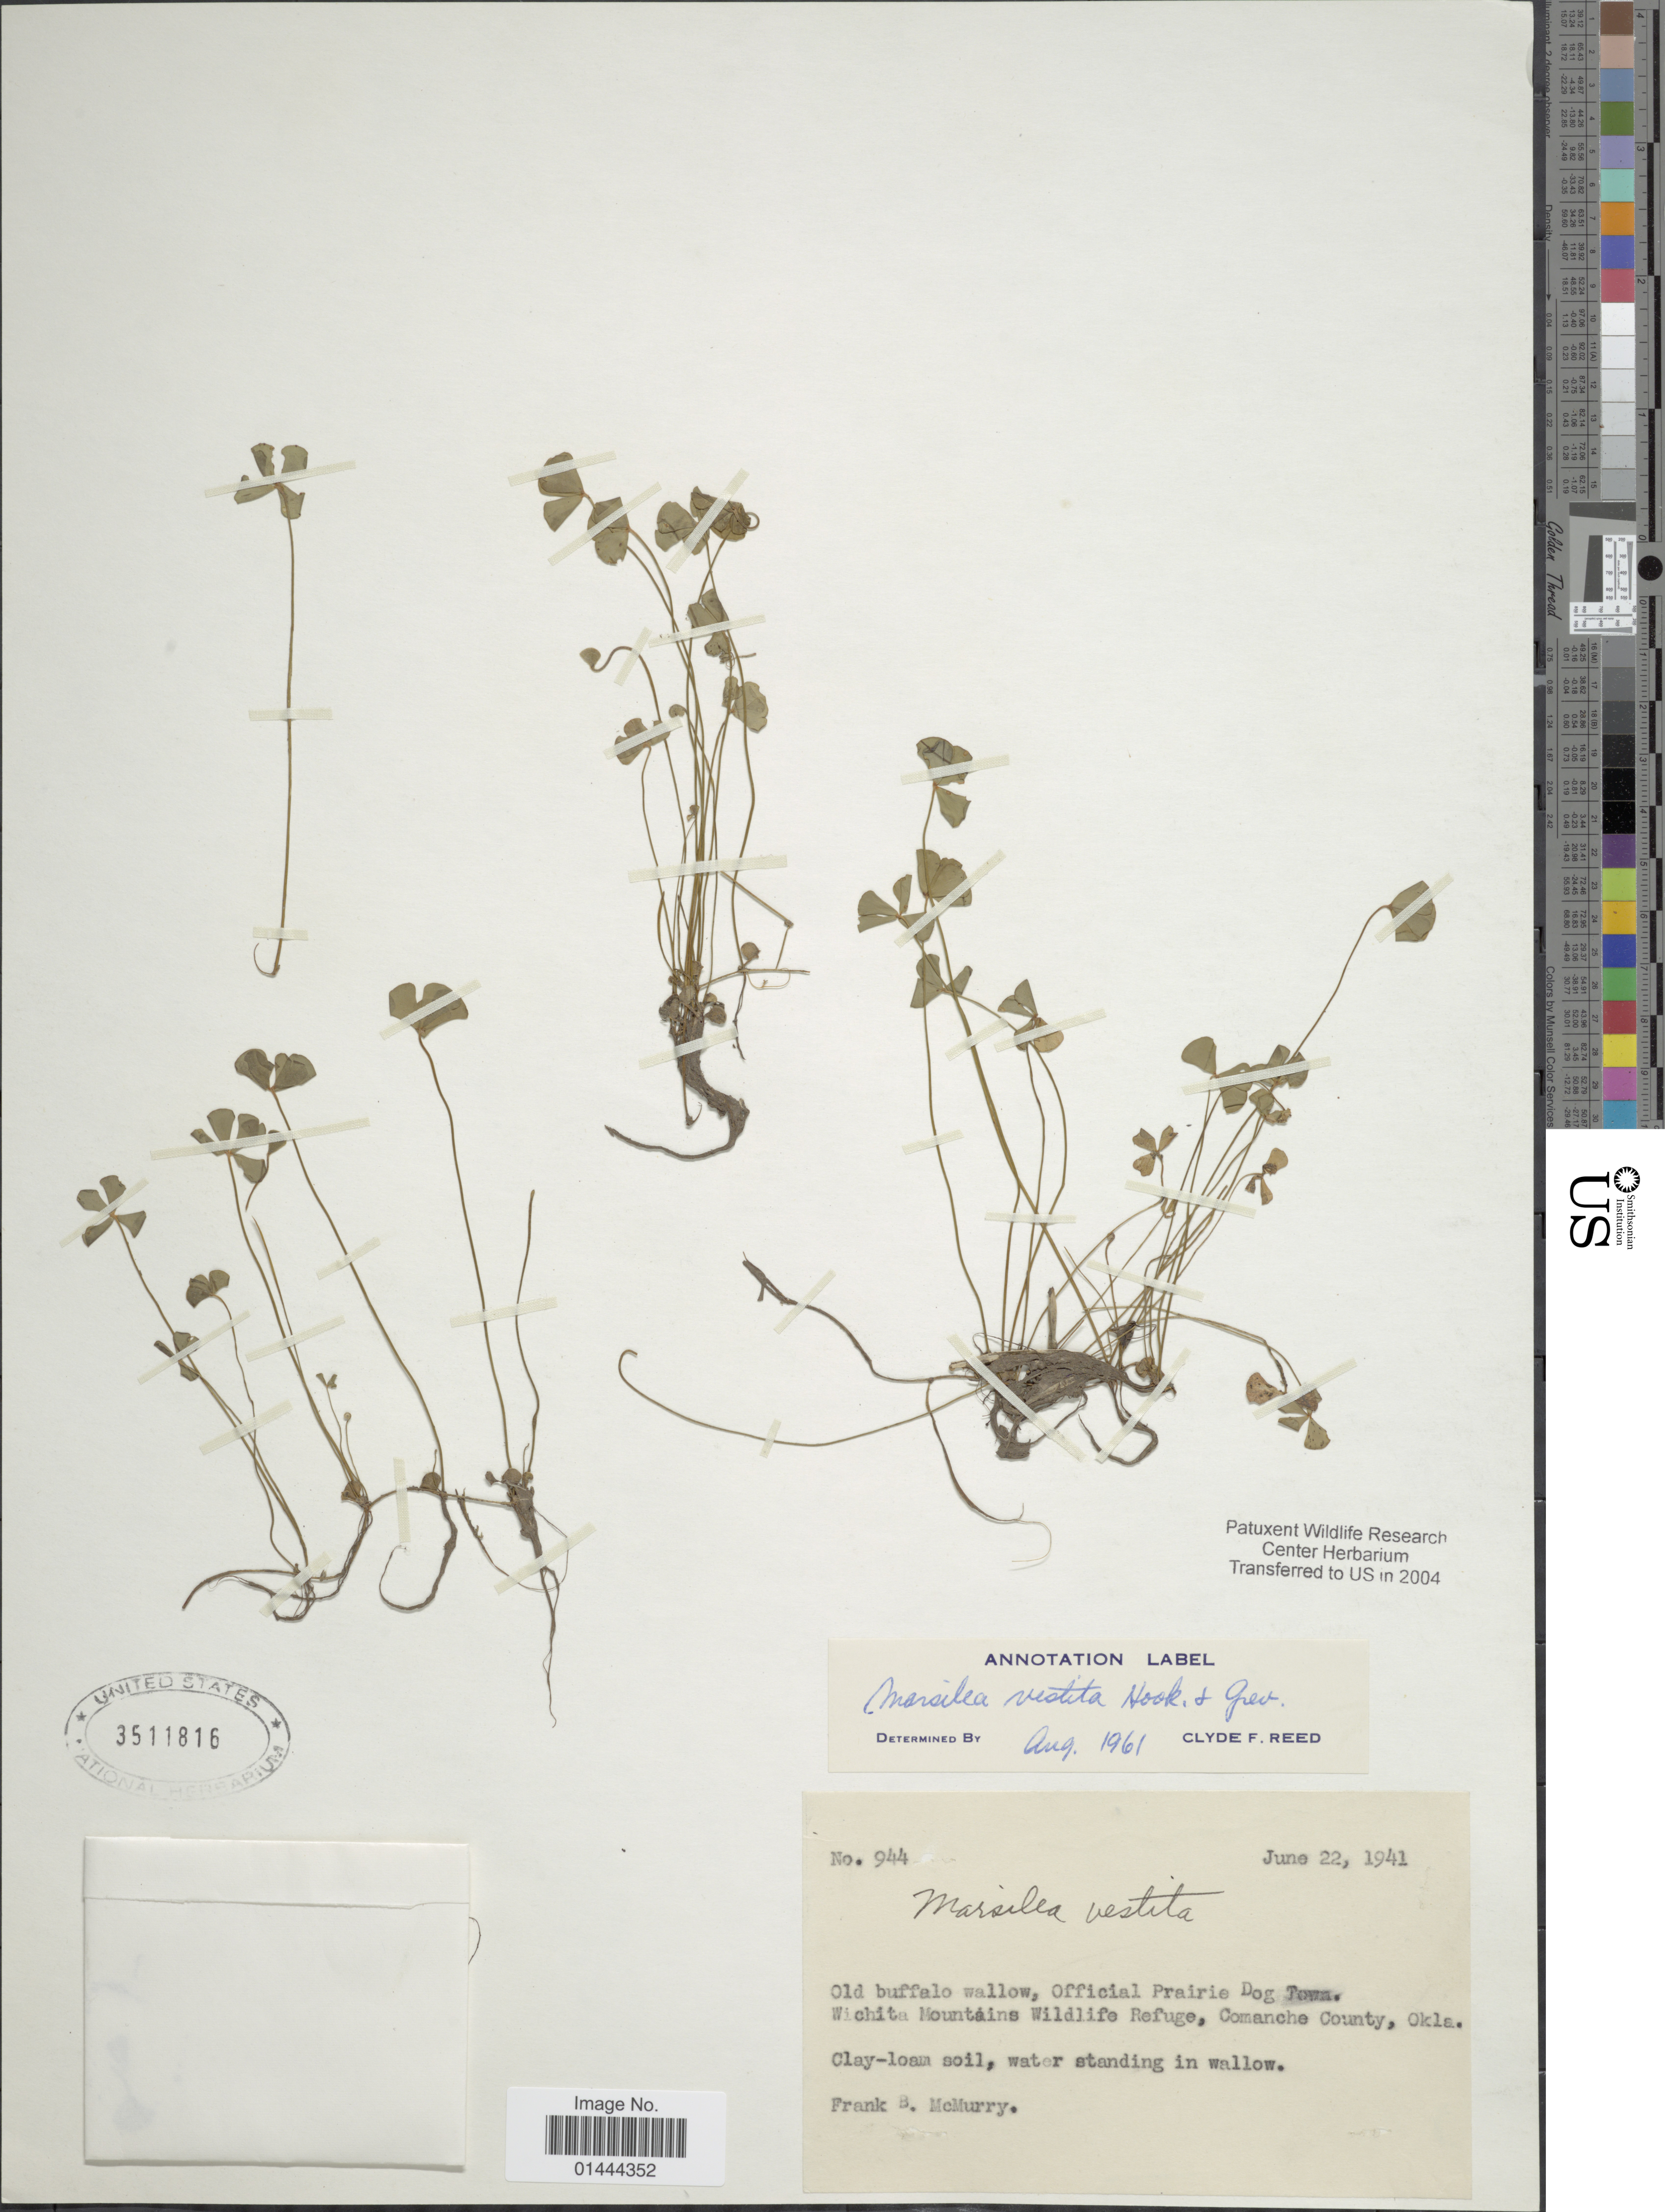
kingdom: Plantae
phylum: Tracheophyta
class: Polypodiopsida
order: Salviniales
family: Marsileaceae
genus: Marsilea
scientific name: Marsilea vestita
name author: Hook. & Grev.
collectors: F. B. McMurry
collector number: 944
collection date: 1941-06-22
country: United States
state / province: Oklahoma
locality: Old buffalo wallow, Official Prairie Dog Town, Wichita Mountains, Wildlife Refuge, Comache County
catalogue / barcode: US 3511816